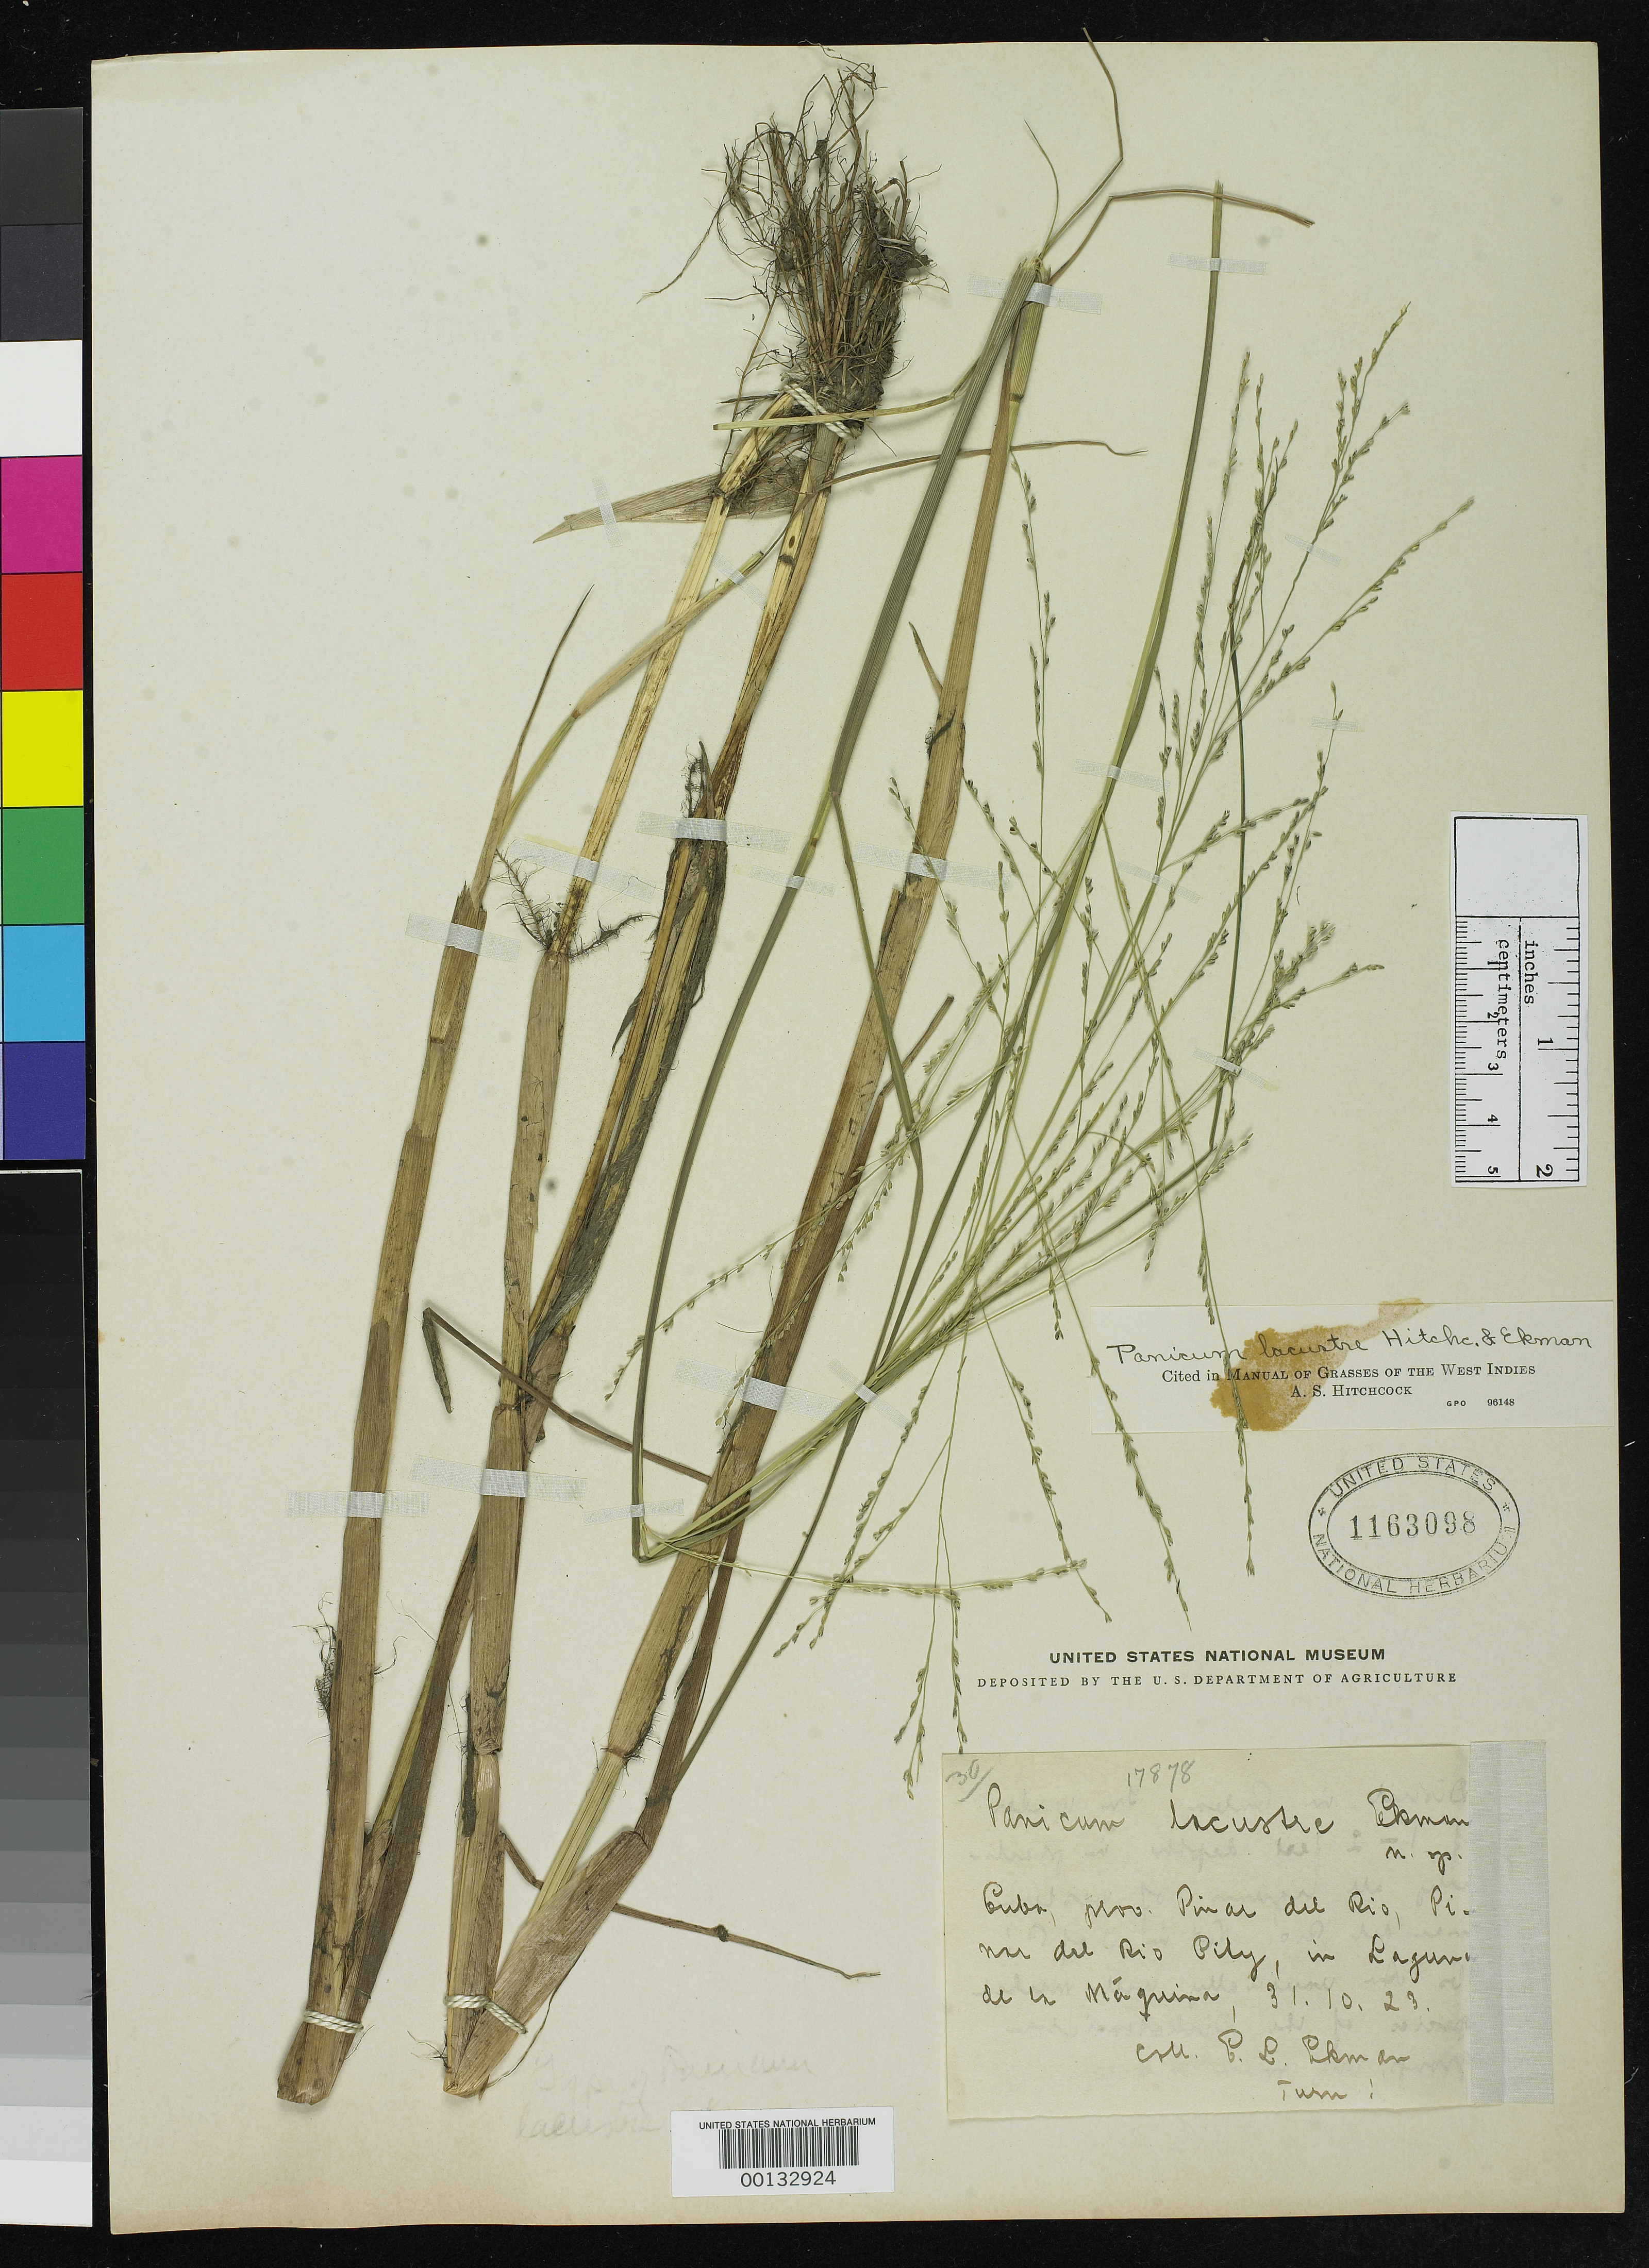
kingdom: Plantae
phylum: Tracheophyta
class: Liliopsida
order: Poales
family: Poaceae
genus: Panicum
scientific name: Panicum lacustre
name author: Hitchc. & Ekman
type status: Isotype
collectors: E. L. Ekman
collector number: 17878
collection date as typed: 31 Oct 1923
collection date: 1923-10-31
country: Cuba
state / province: Pinar del Río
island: Greater Antilles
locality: Pinar del Rio City, Laguna de La Maquine.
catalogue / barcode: US 1163098